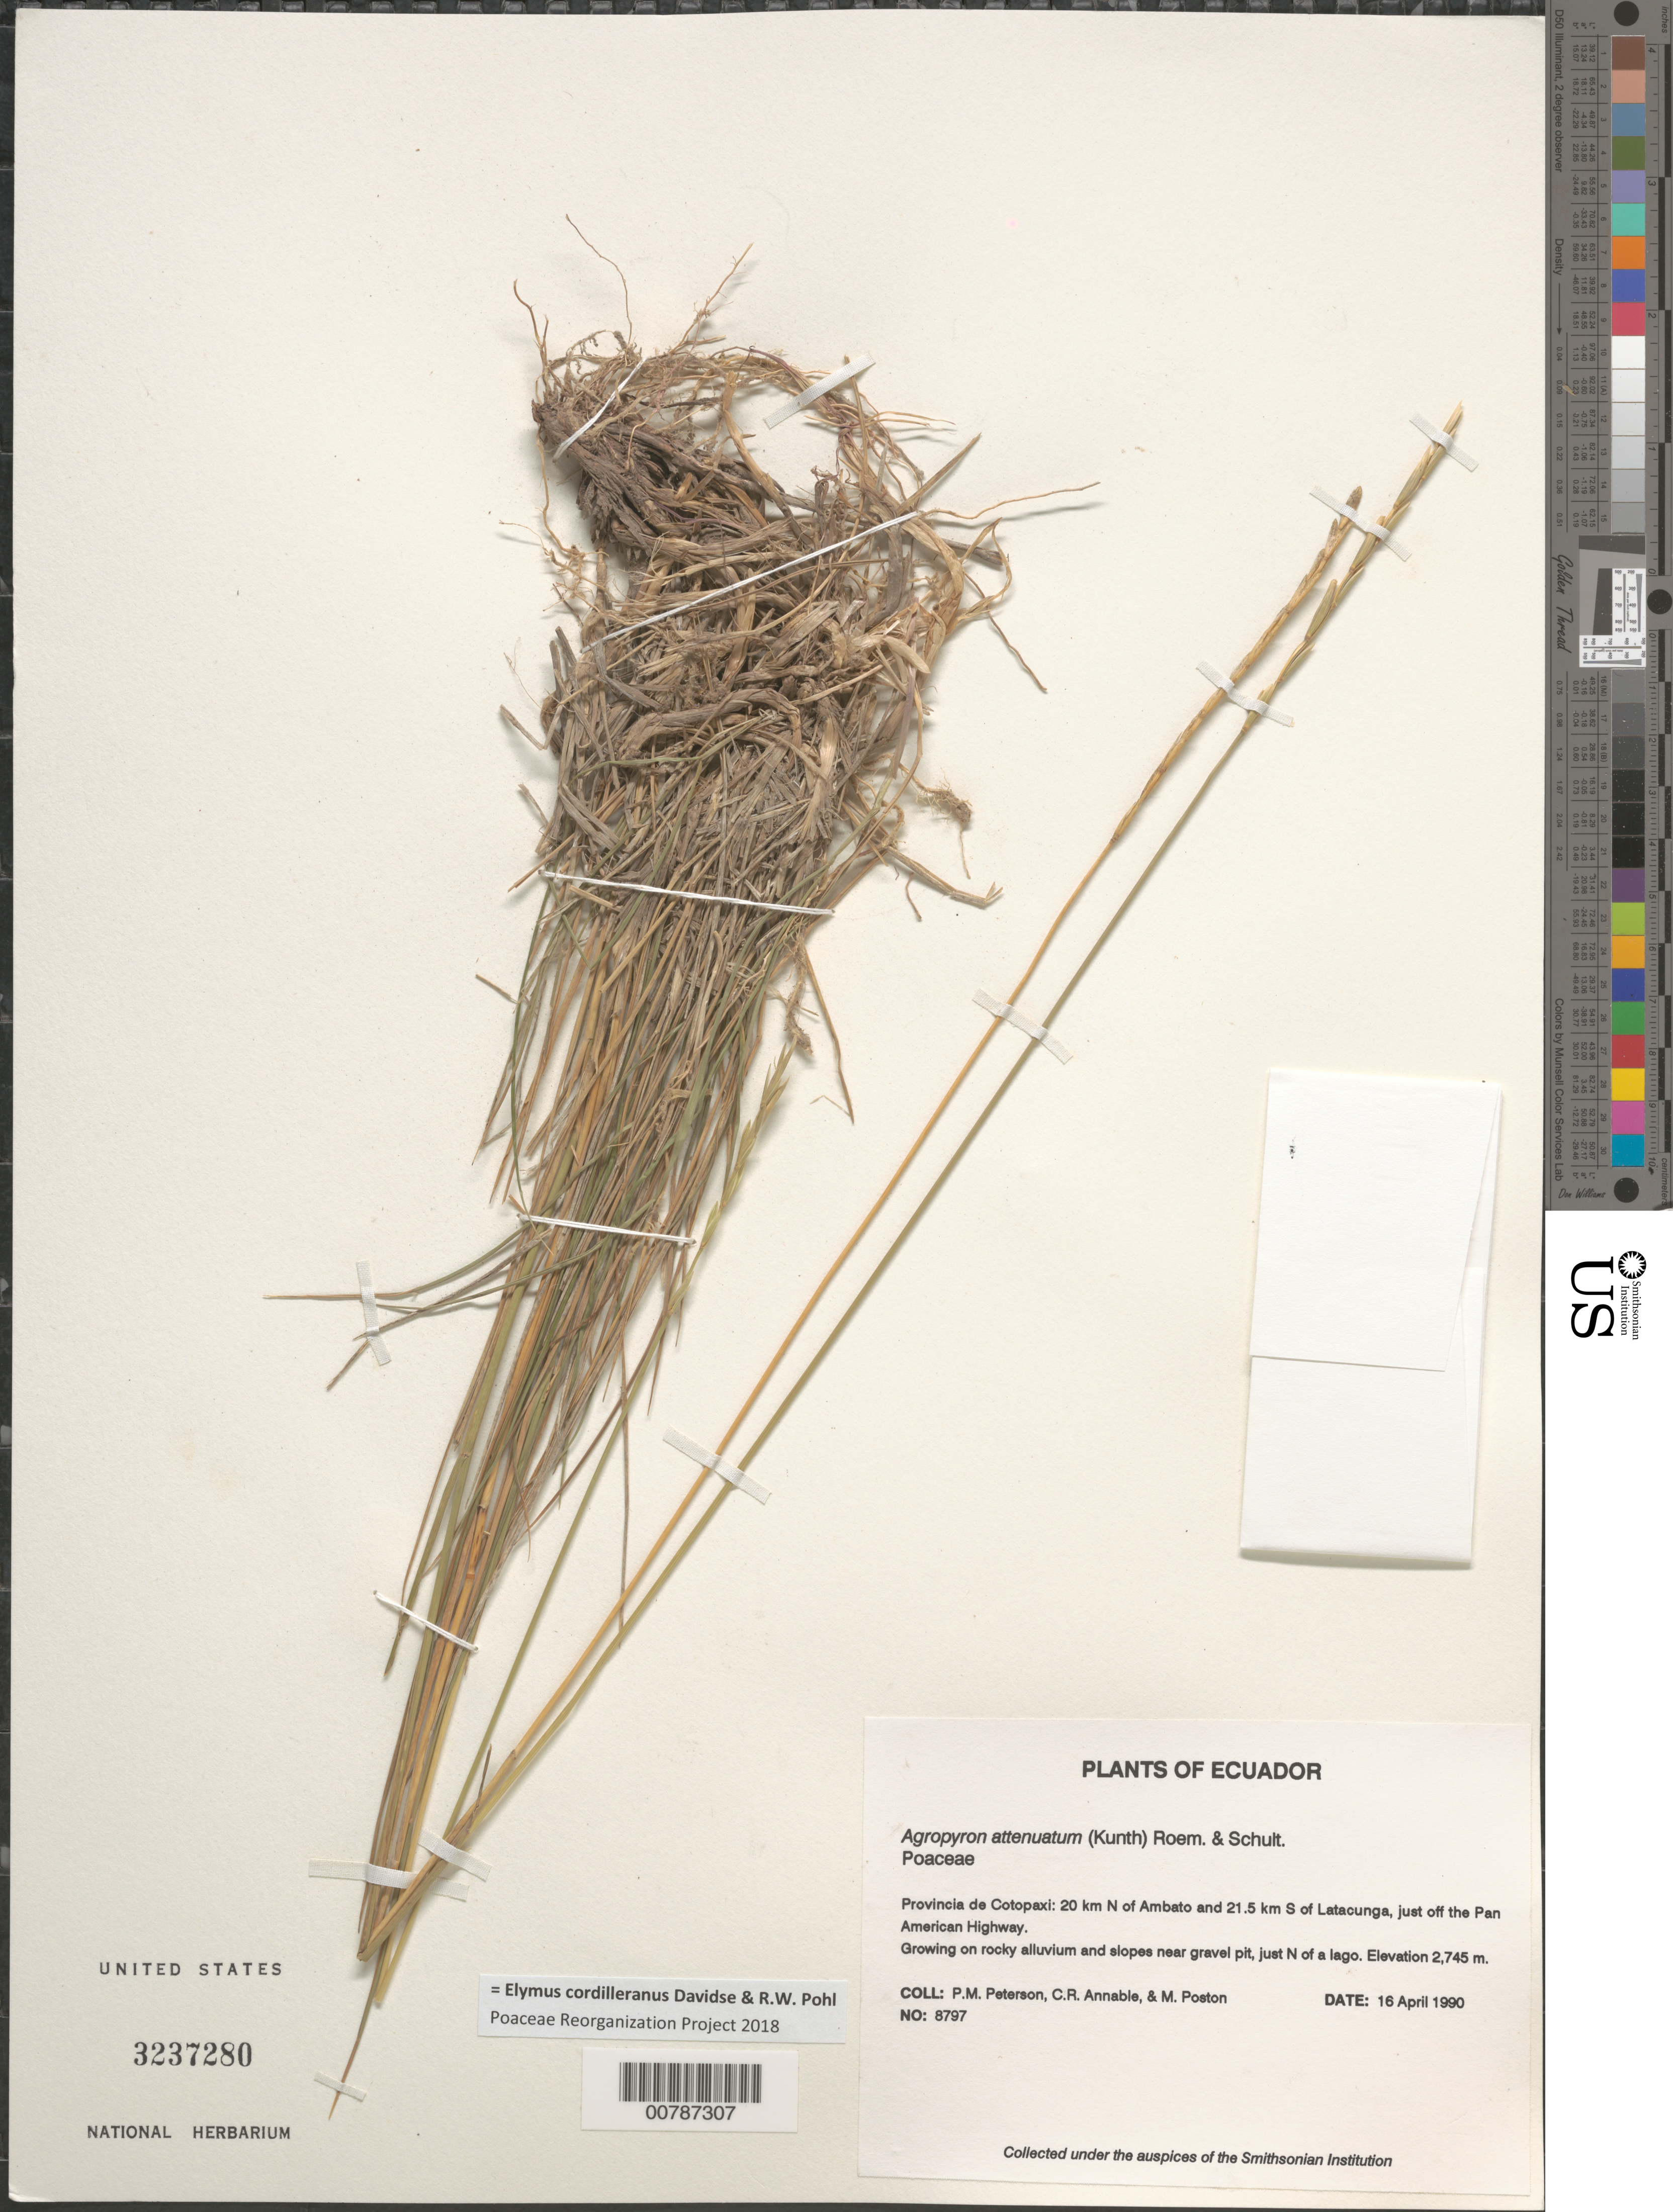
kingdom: Plantae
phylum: Tracheophyta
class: Liliopsida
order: Poales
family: Poaceae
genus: Elymus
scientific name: Elymus cordilleranus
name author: Davidse & R.W. Pohl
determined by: Poaceae Reorganization Project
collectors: P. M. Peterson, C. R. Annable & M. Poston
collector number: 08797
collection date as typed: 16 Apr 1990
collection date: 1990-04-16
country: Ecuador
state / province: Cotopaxi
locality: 20 km N of Ambato and 21.5 km S of Latacunga, just off the Pan American Highway.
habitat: Growing on rocky alluvium and slopes near gravel pit, just N of a lago.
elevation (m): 2745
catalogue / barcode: US 3237280